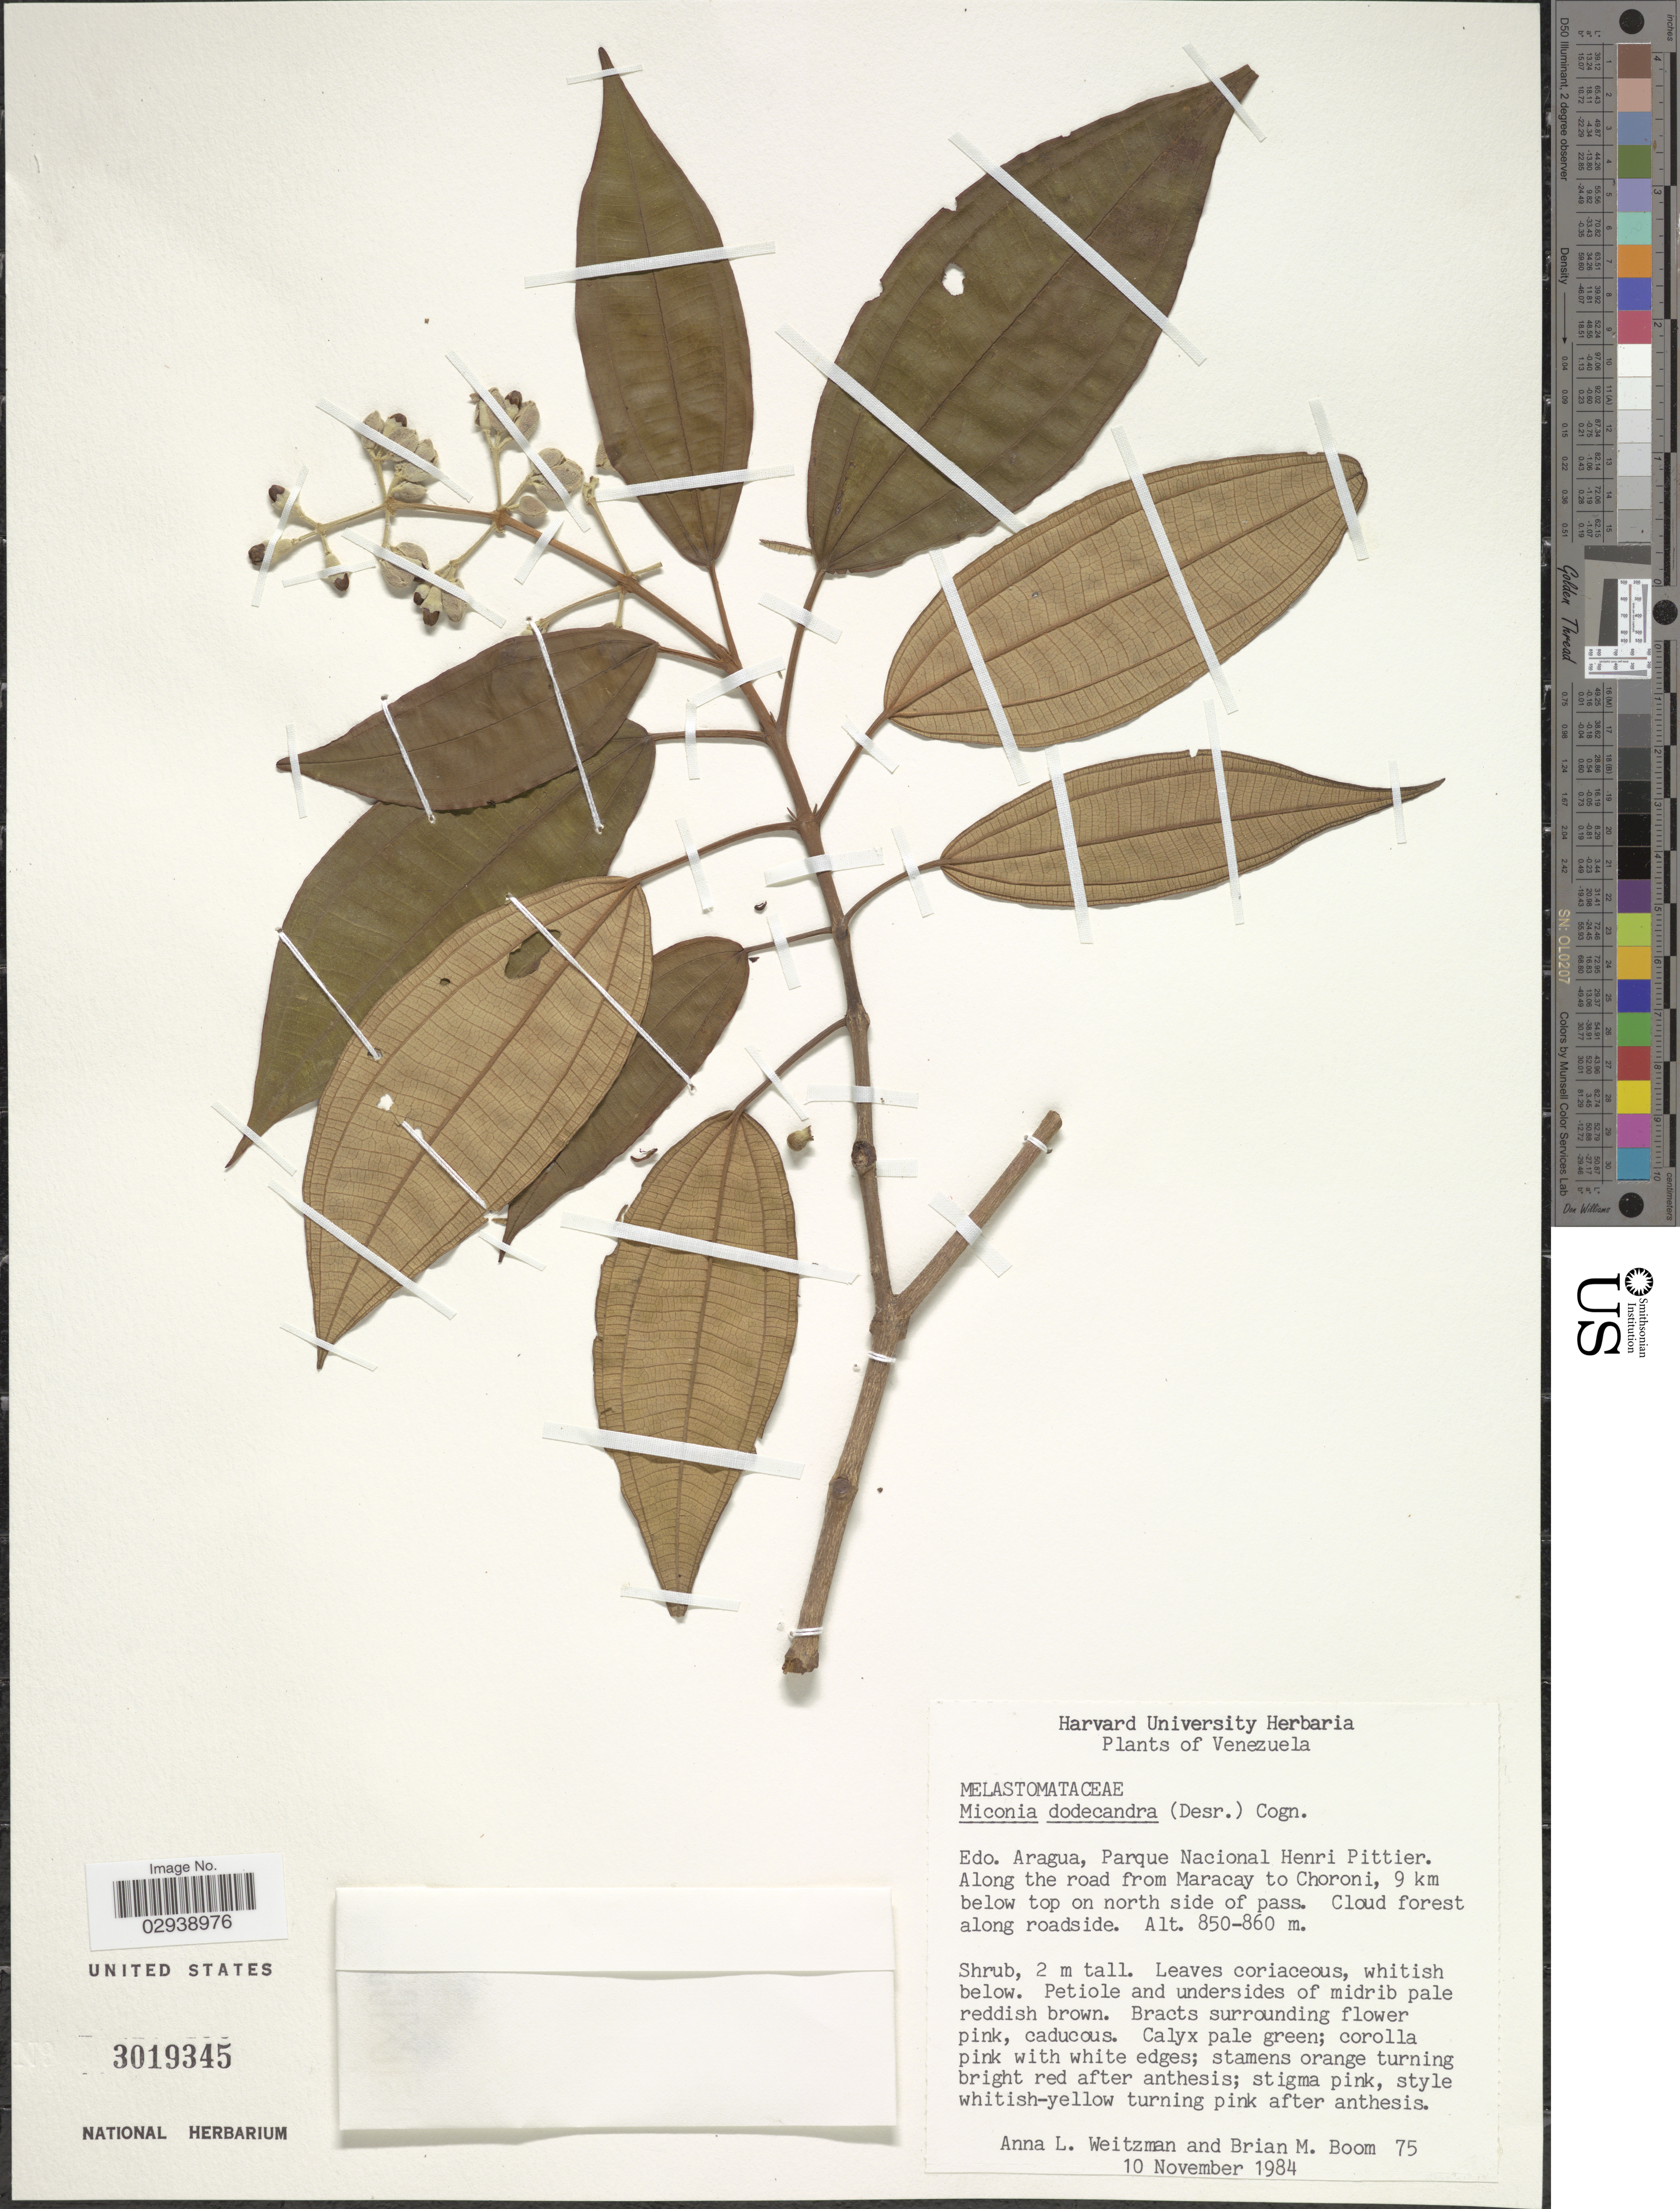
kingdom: Plantae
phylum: Tracheophyta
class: Magnoliopsida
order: Myrtales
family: Melastomataceae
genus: Miconia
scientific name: Miconia dodecandra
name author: Cogn.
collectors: A. L. Weitzman & B. M. Boom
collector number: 75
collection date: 1984-11-10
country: Venezuela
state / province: Aragua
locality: Parque Nacional Henri Pittier. Along the road from Maracay to Choroni, 9 km below top on north side of pass. Cloud forest along roadside.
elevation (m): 850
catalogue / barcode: US 3019345